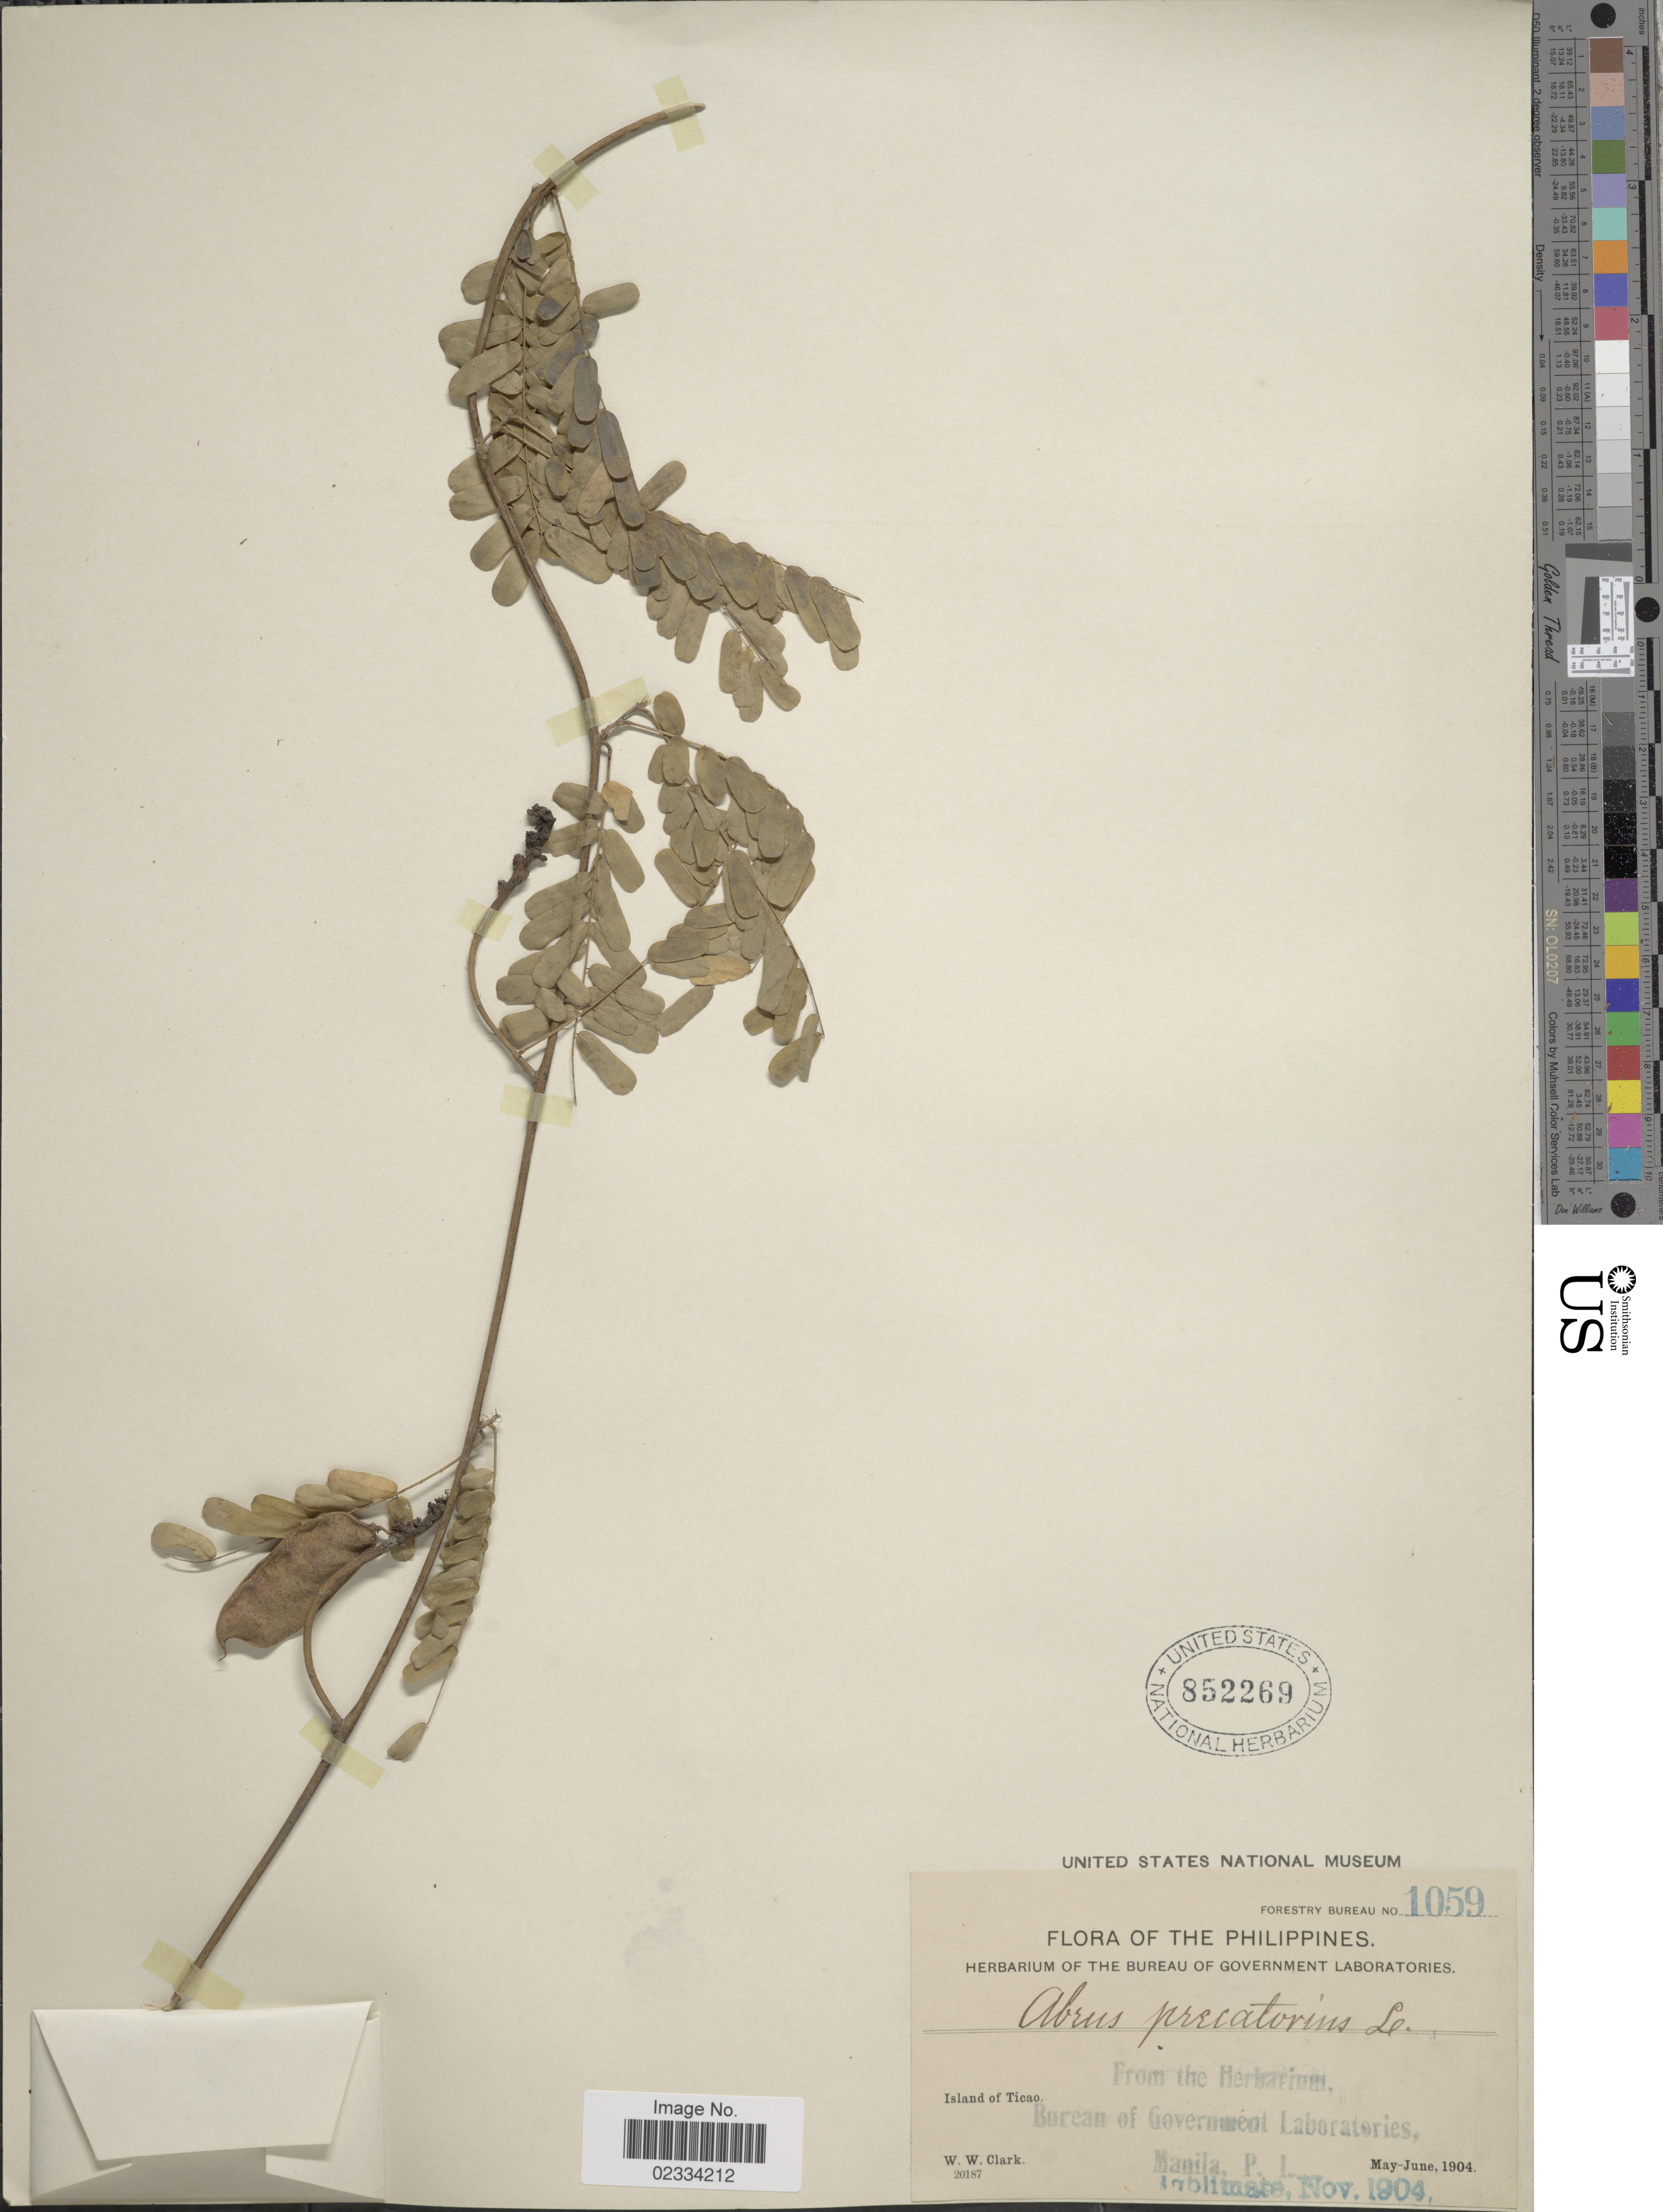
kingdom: Plantae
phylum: Tracheophyta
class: Magnoliopsida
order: Fabales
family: Fabaceae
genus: Abrus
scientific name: Abrus precatorius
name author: L.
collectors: W. W. Clark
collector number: Forestry Bureau 1059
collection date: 1904-05/1904-06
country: Philippines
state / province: Bicol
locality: Island of Ticao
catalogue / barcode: US 852269